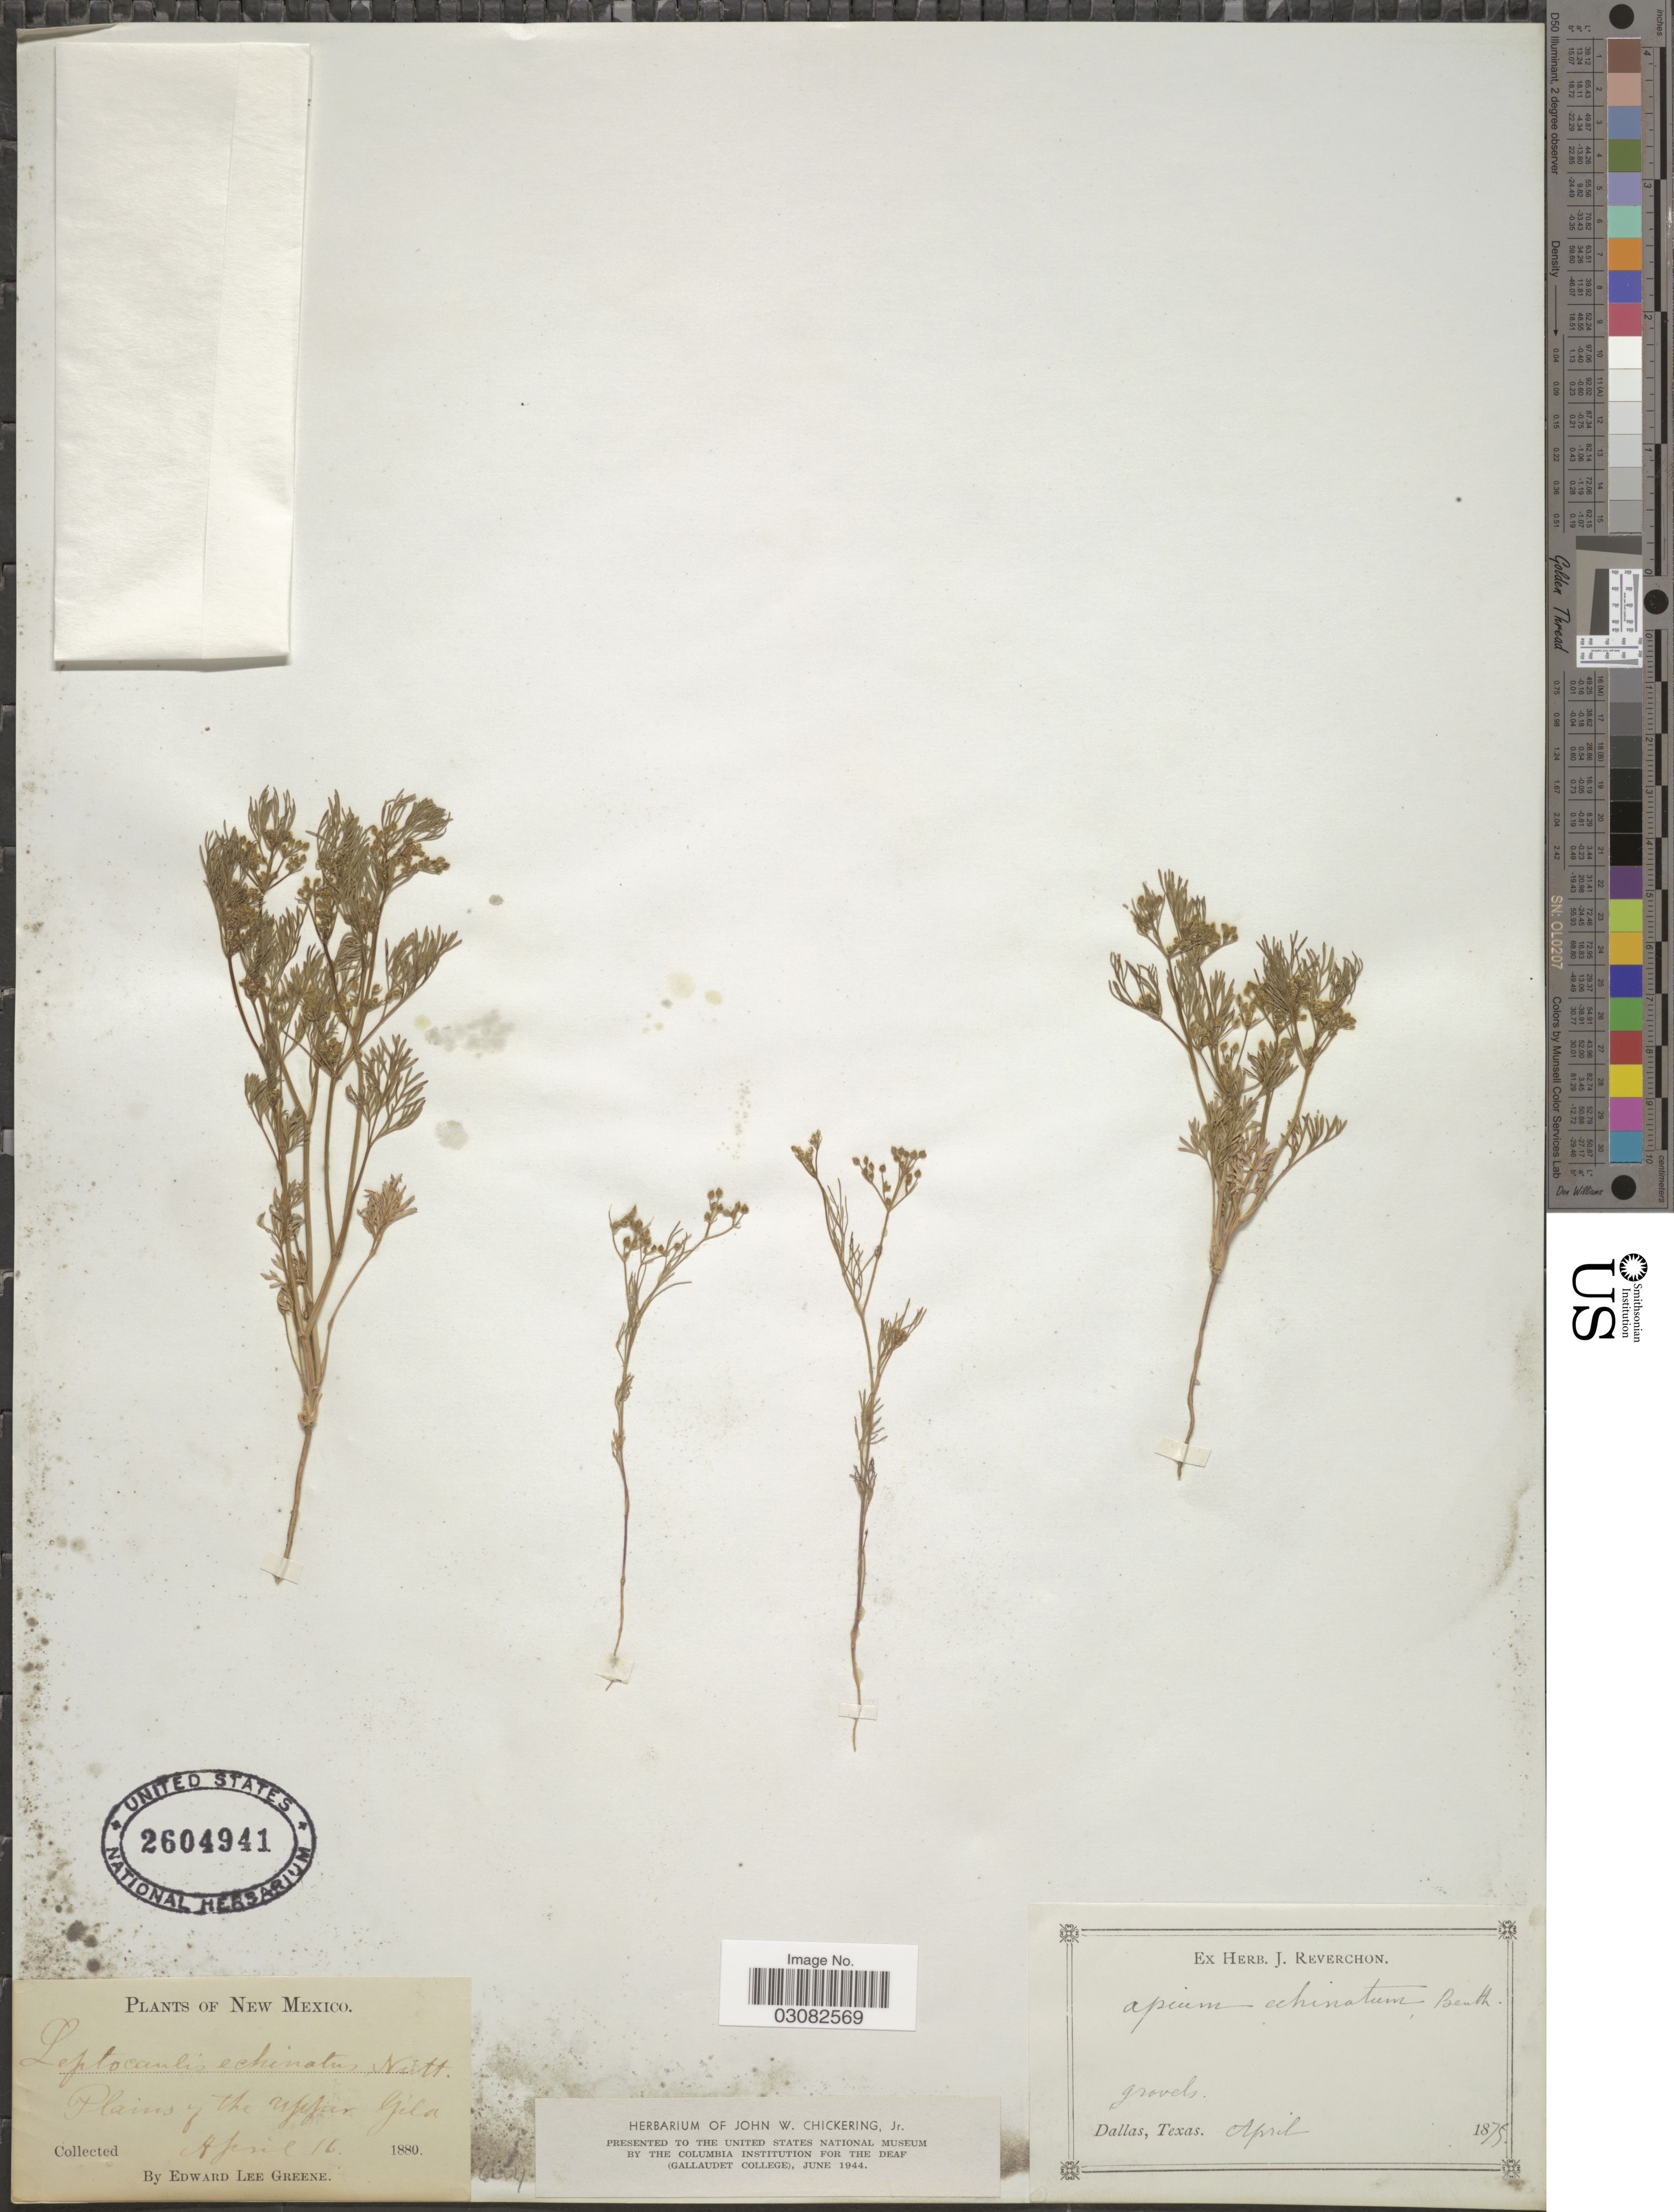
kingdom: Plantae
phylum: Tracheophyta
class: Magnoliopsida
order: Apiales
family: Apiaceae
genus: Apium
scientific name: Apium echinatum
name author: Benth. & Hook. f. ex S. Watson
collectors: ex herb. J. Reverchon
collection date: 1875-04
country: United States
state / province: Texas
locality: Dallas.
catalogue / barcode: US 2604941-2